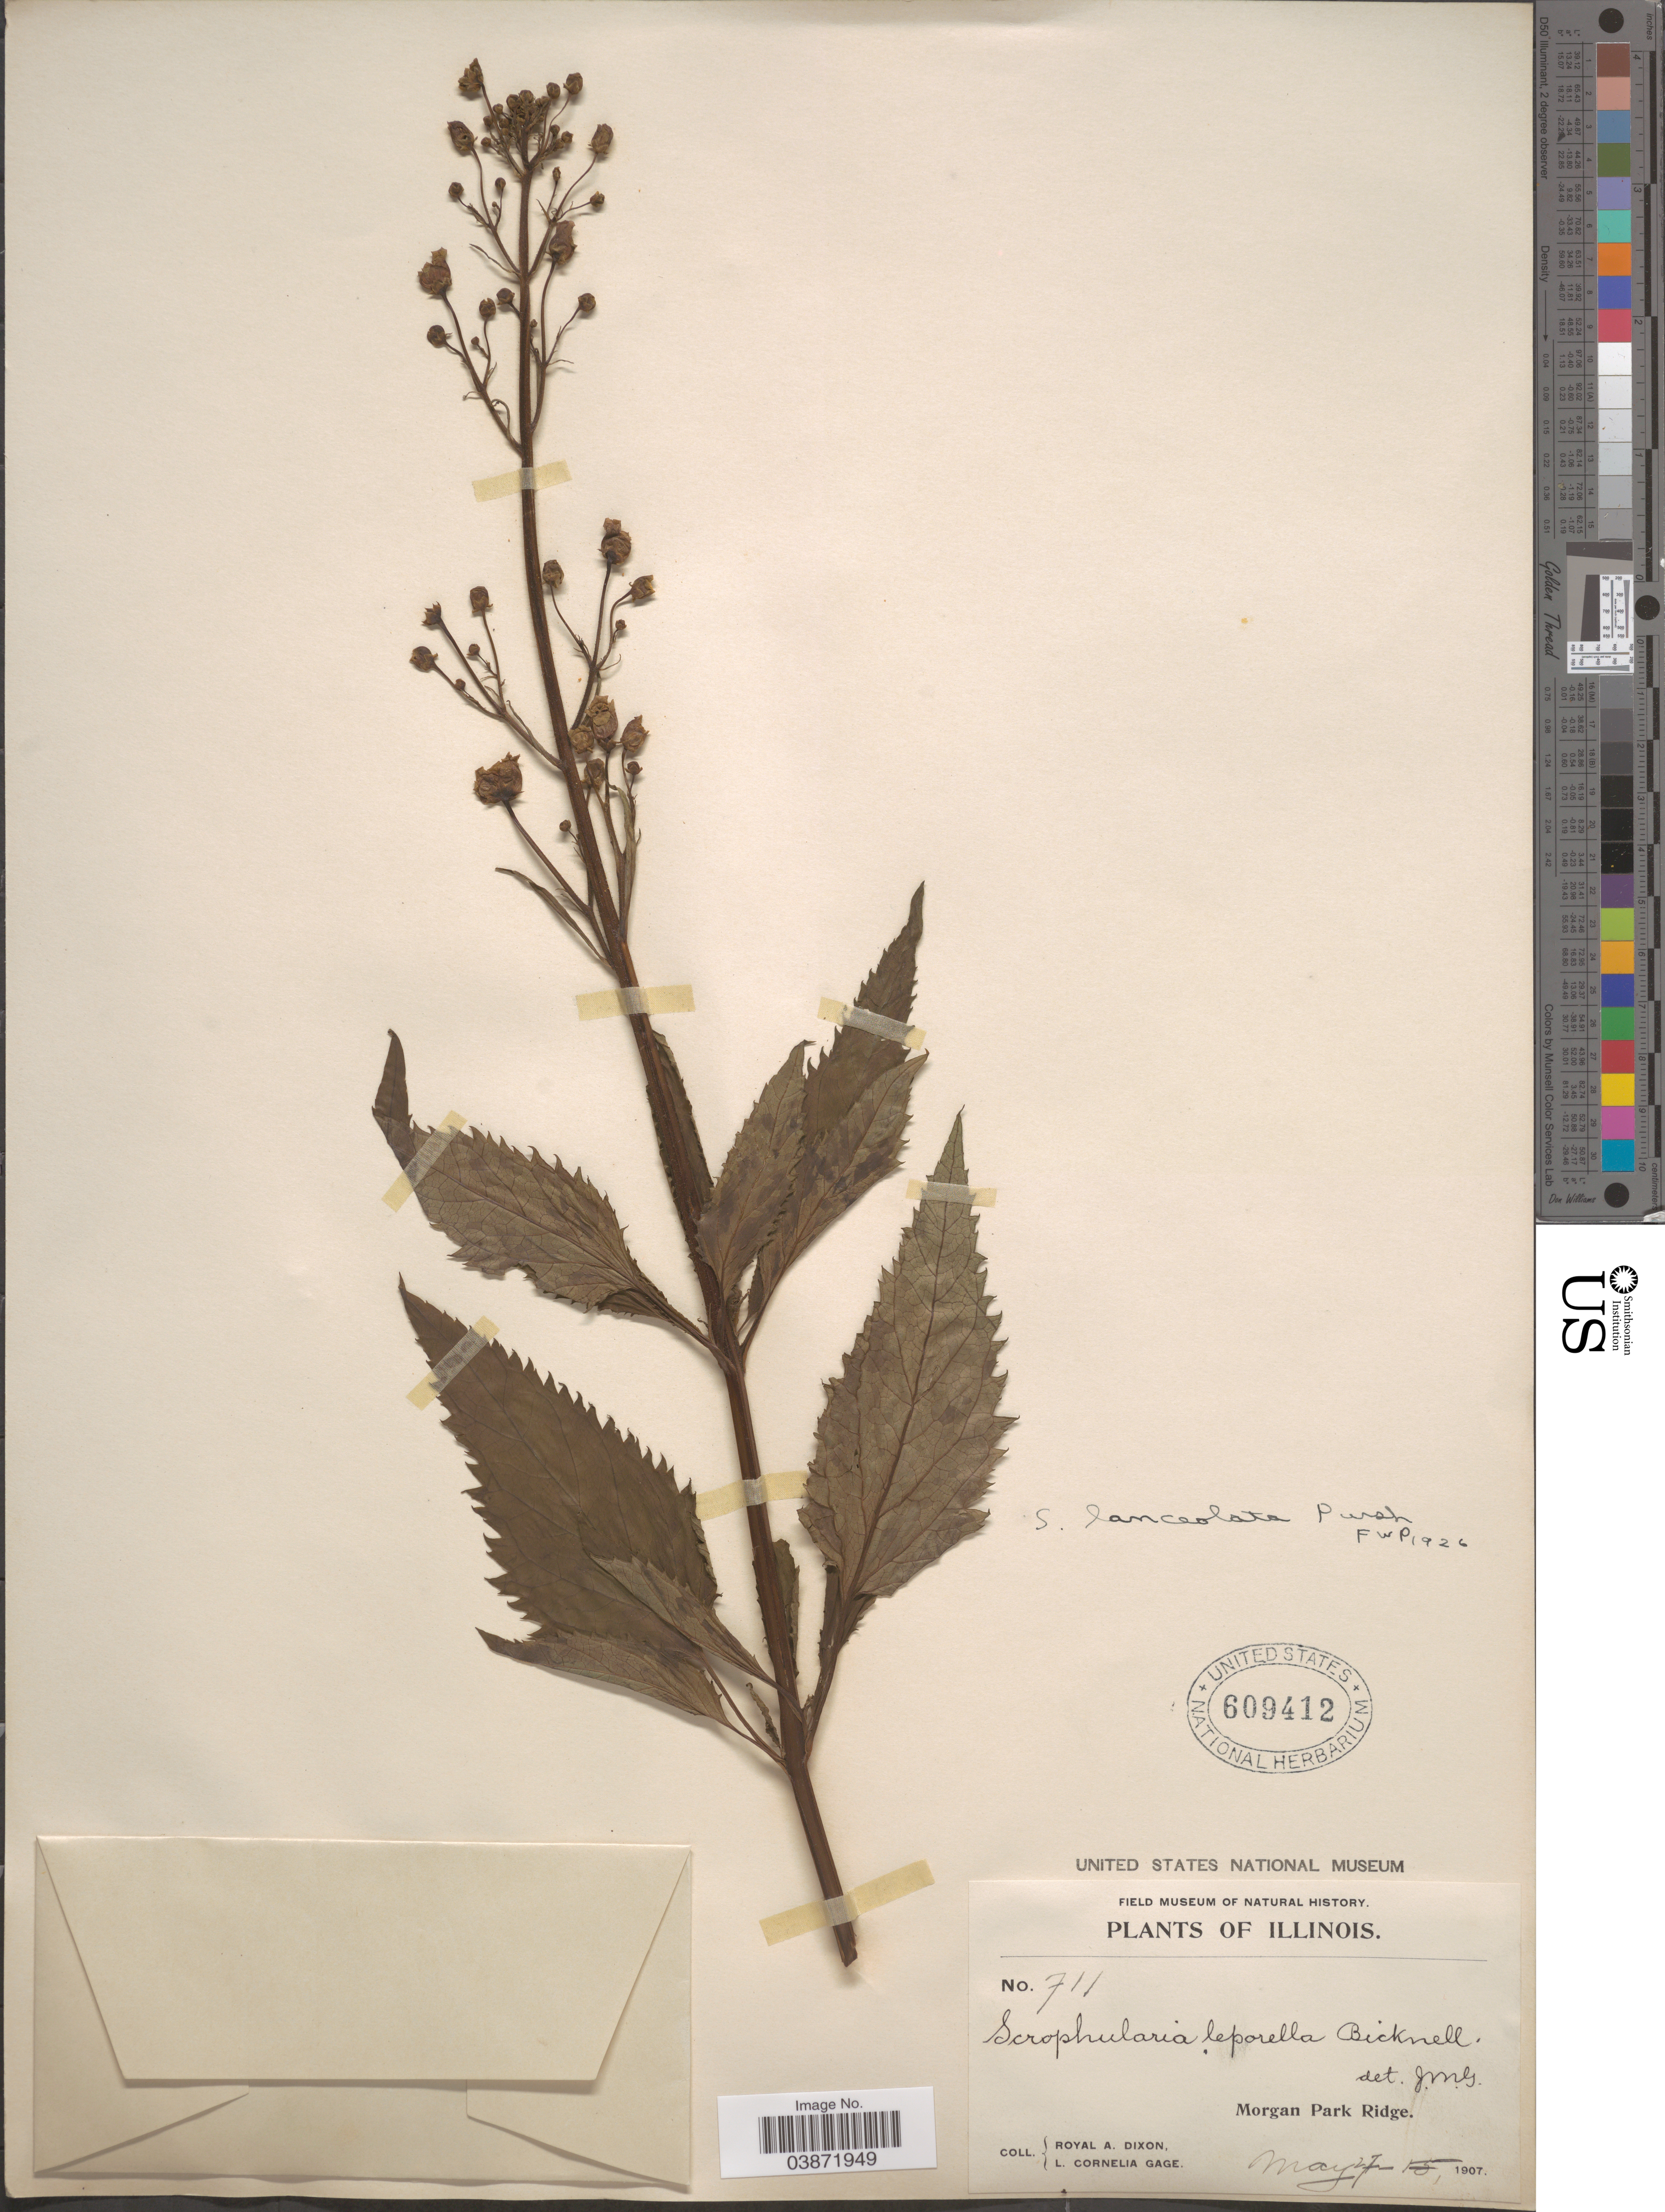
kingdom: Plantae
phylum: Tracheophyta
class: Magnoliopsida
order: Lamiales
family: Scrophulariaceae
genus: Scrophularia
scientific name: Scrophularia lanceolata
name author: Pursh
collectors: R. A. Dixon & L. Gage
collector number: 711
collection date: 1907-05-27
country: United States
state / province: Illinois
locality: Morgan Park Ridge.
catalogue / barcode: US 609412